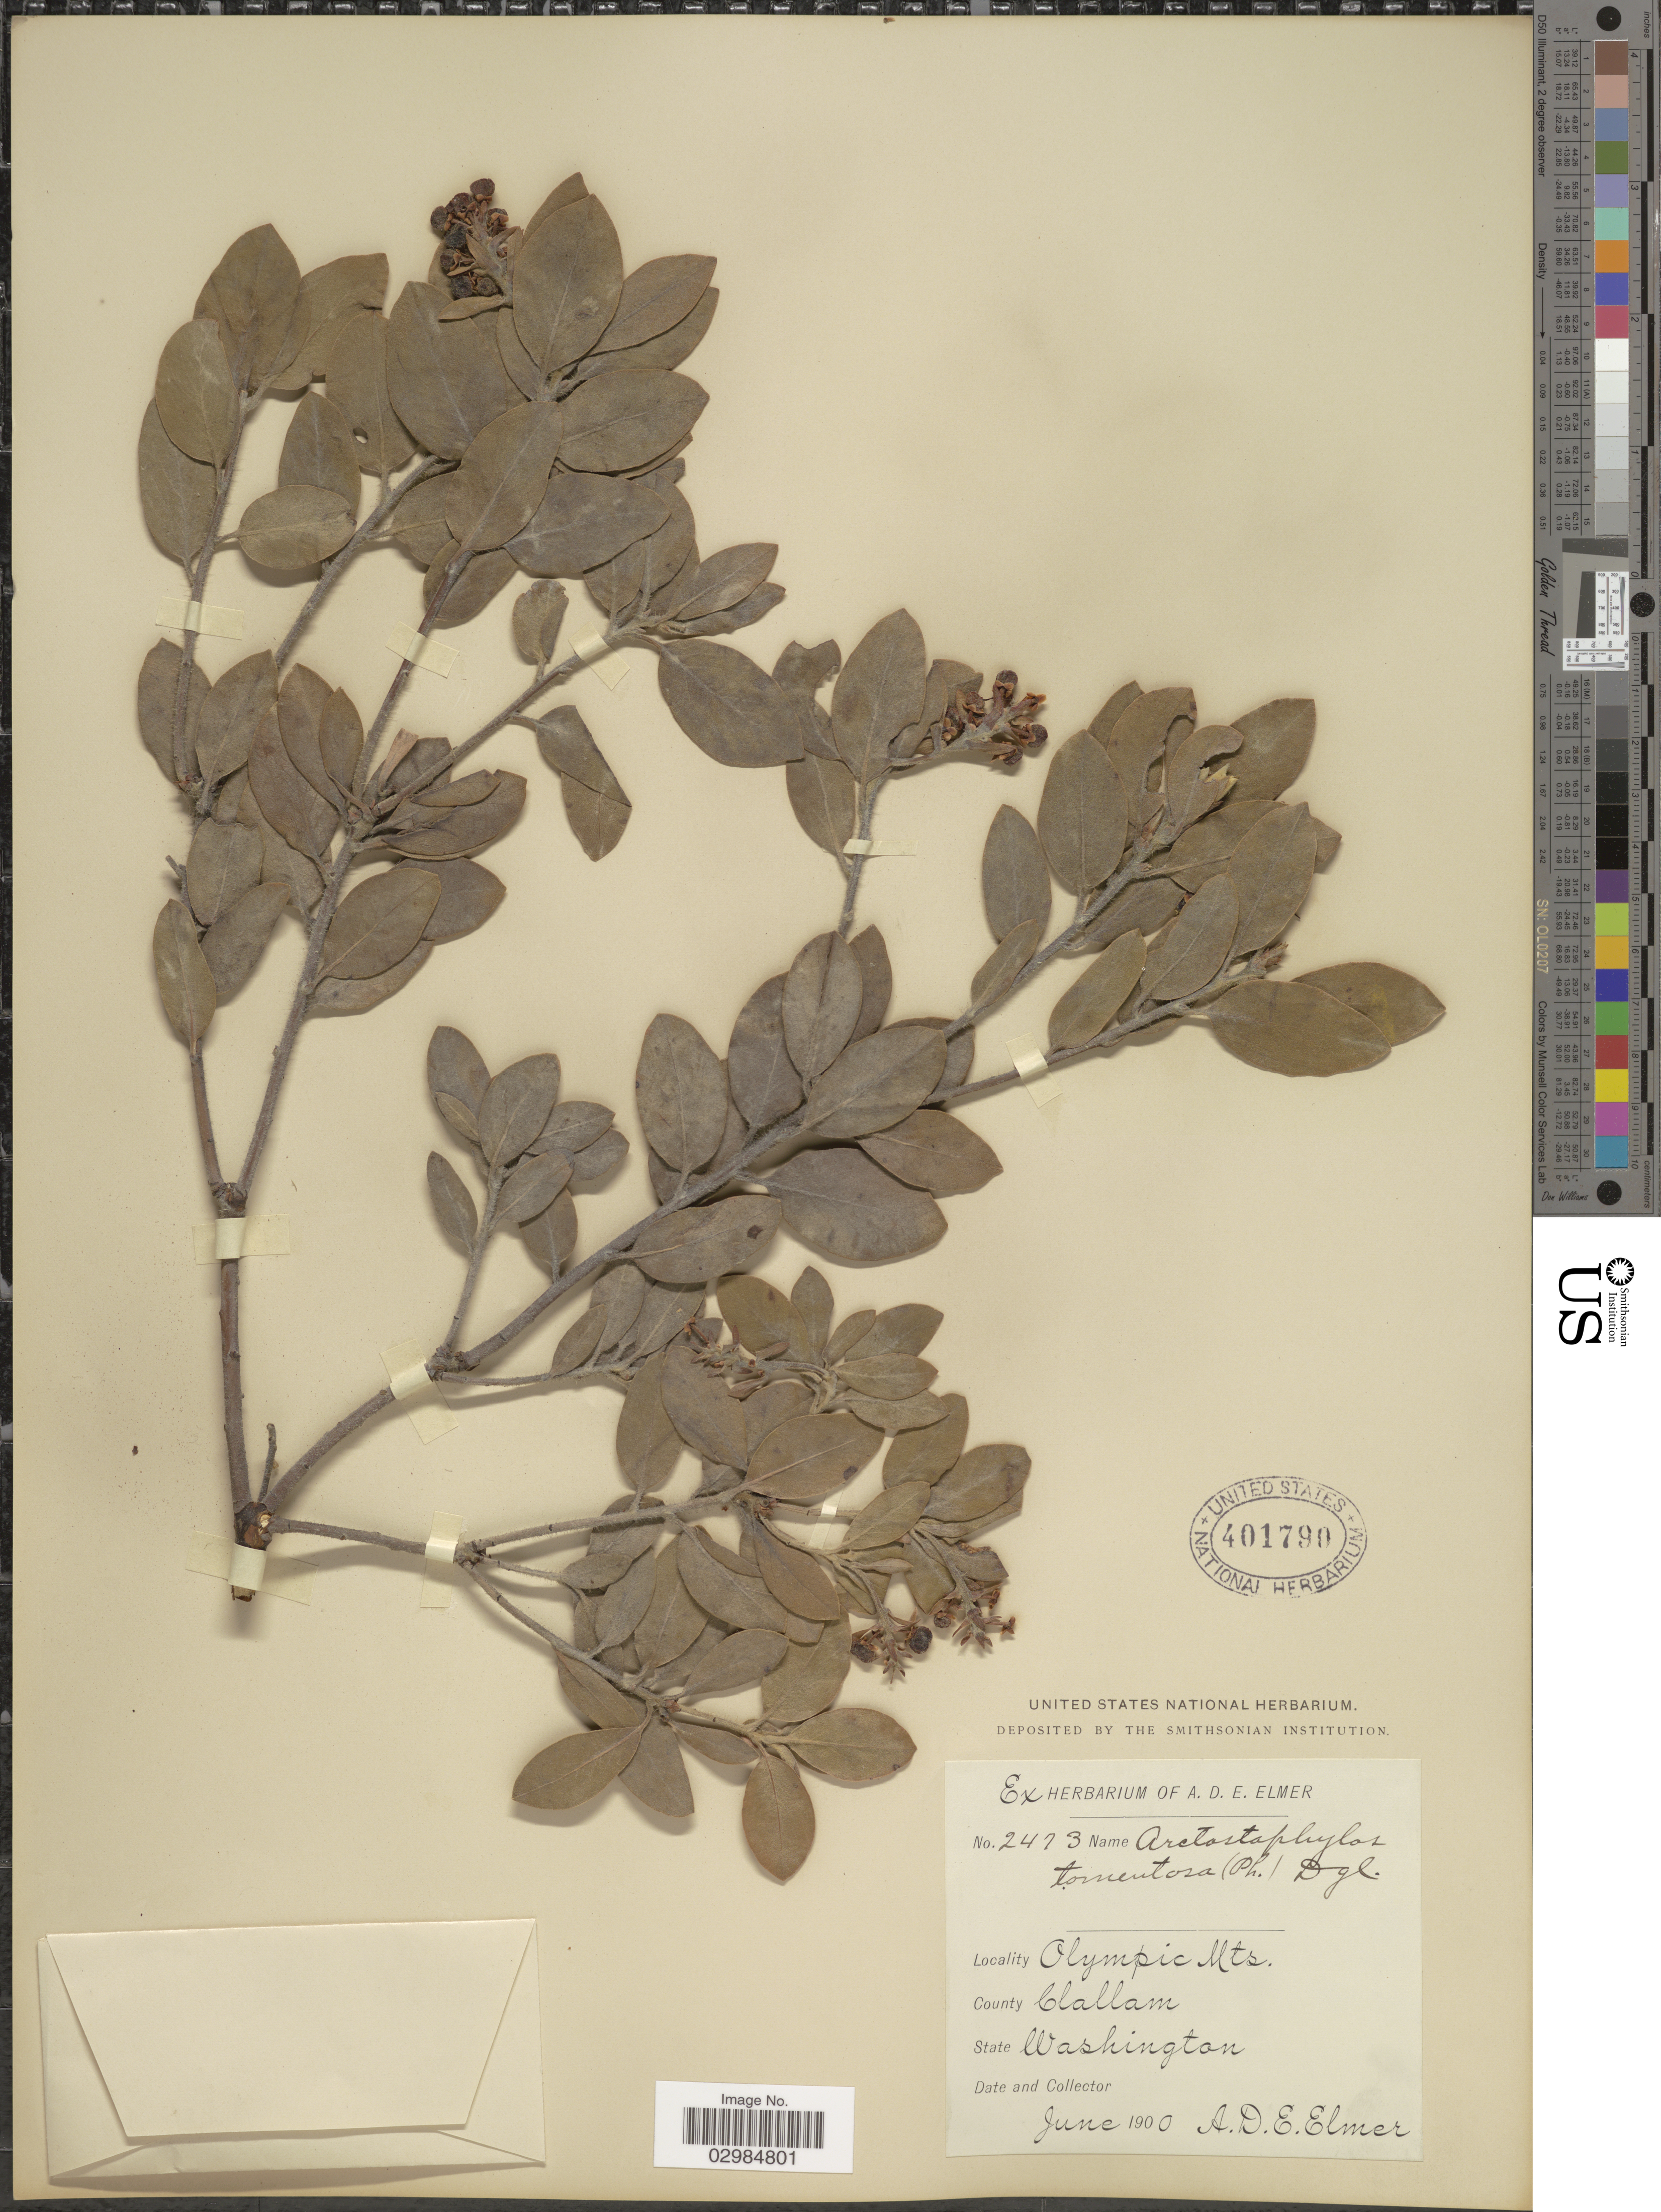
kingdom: Plantae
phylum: Tracheophyta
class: Magnoliopsida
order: Ericales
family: Ericaceae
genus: Arctostaphylos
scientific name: Arctostaphylos tomentosa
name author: (Pursh) Lindl.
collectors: A. D. E. Elmer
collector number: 2473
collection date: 1900-06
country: United States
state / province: Washington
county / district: Clallam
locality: Olympic Mts. County Clallam.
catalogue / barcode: US 401790